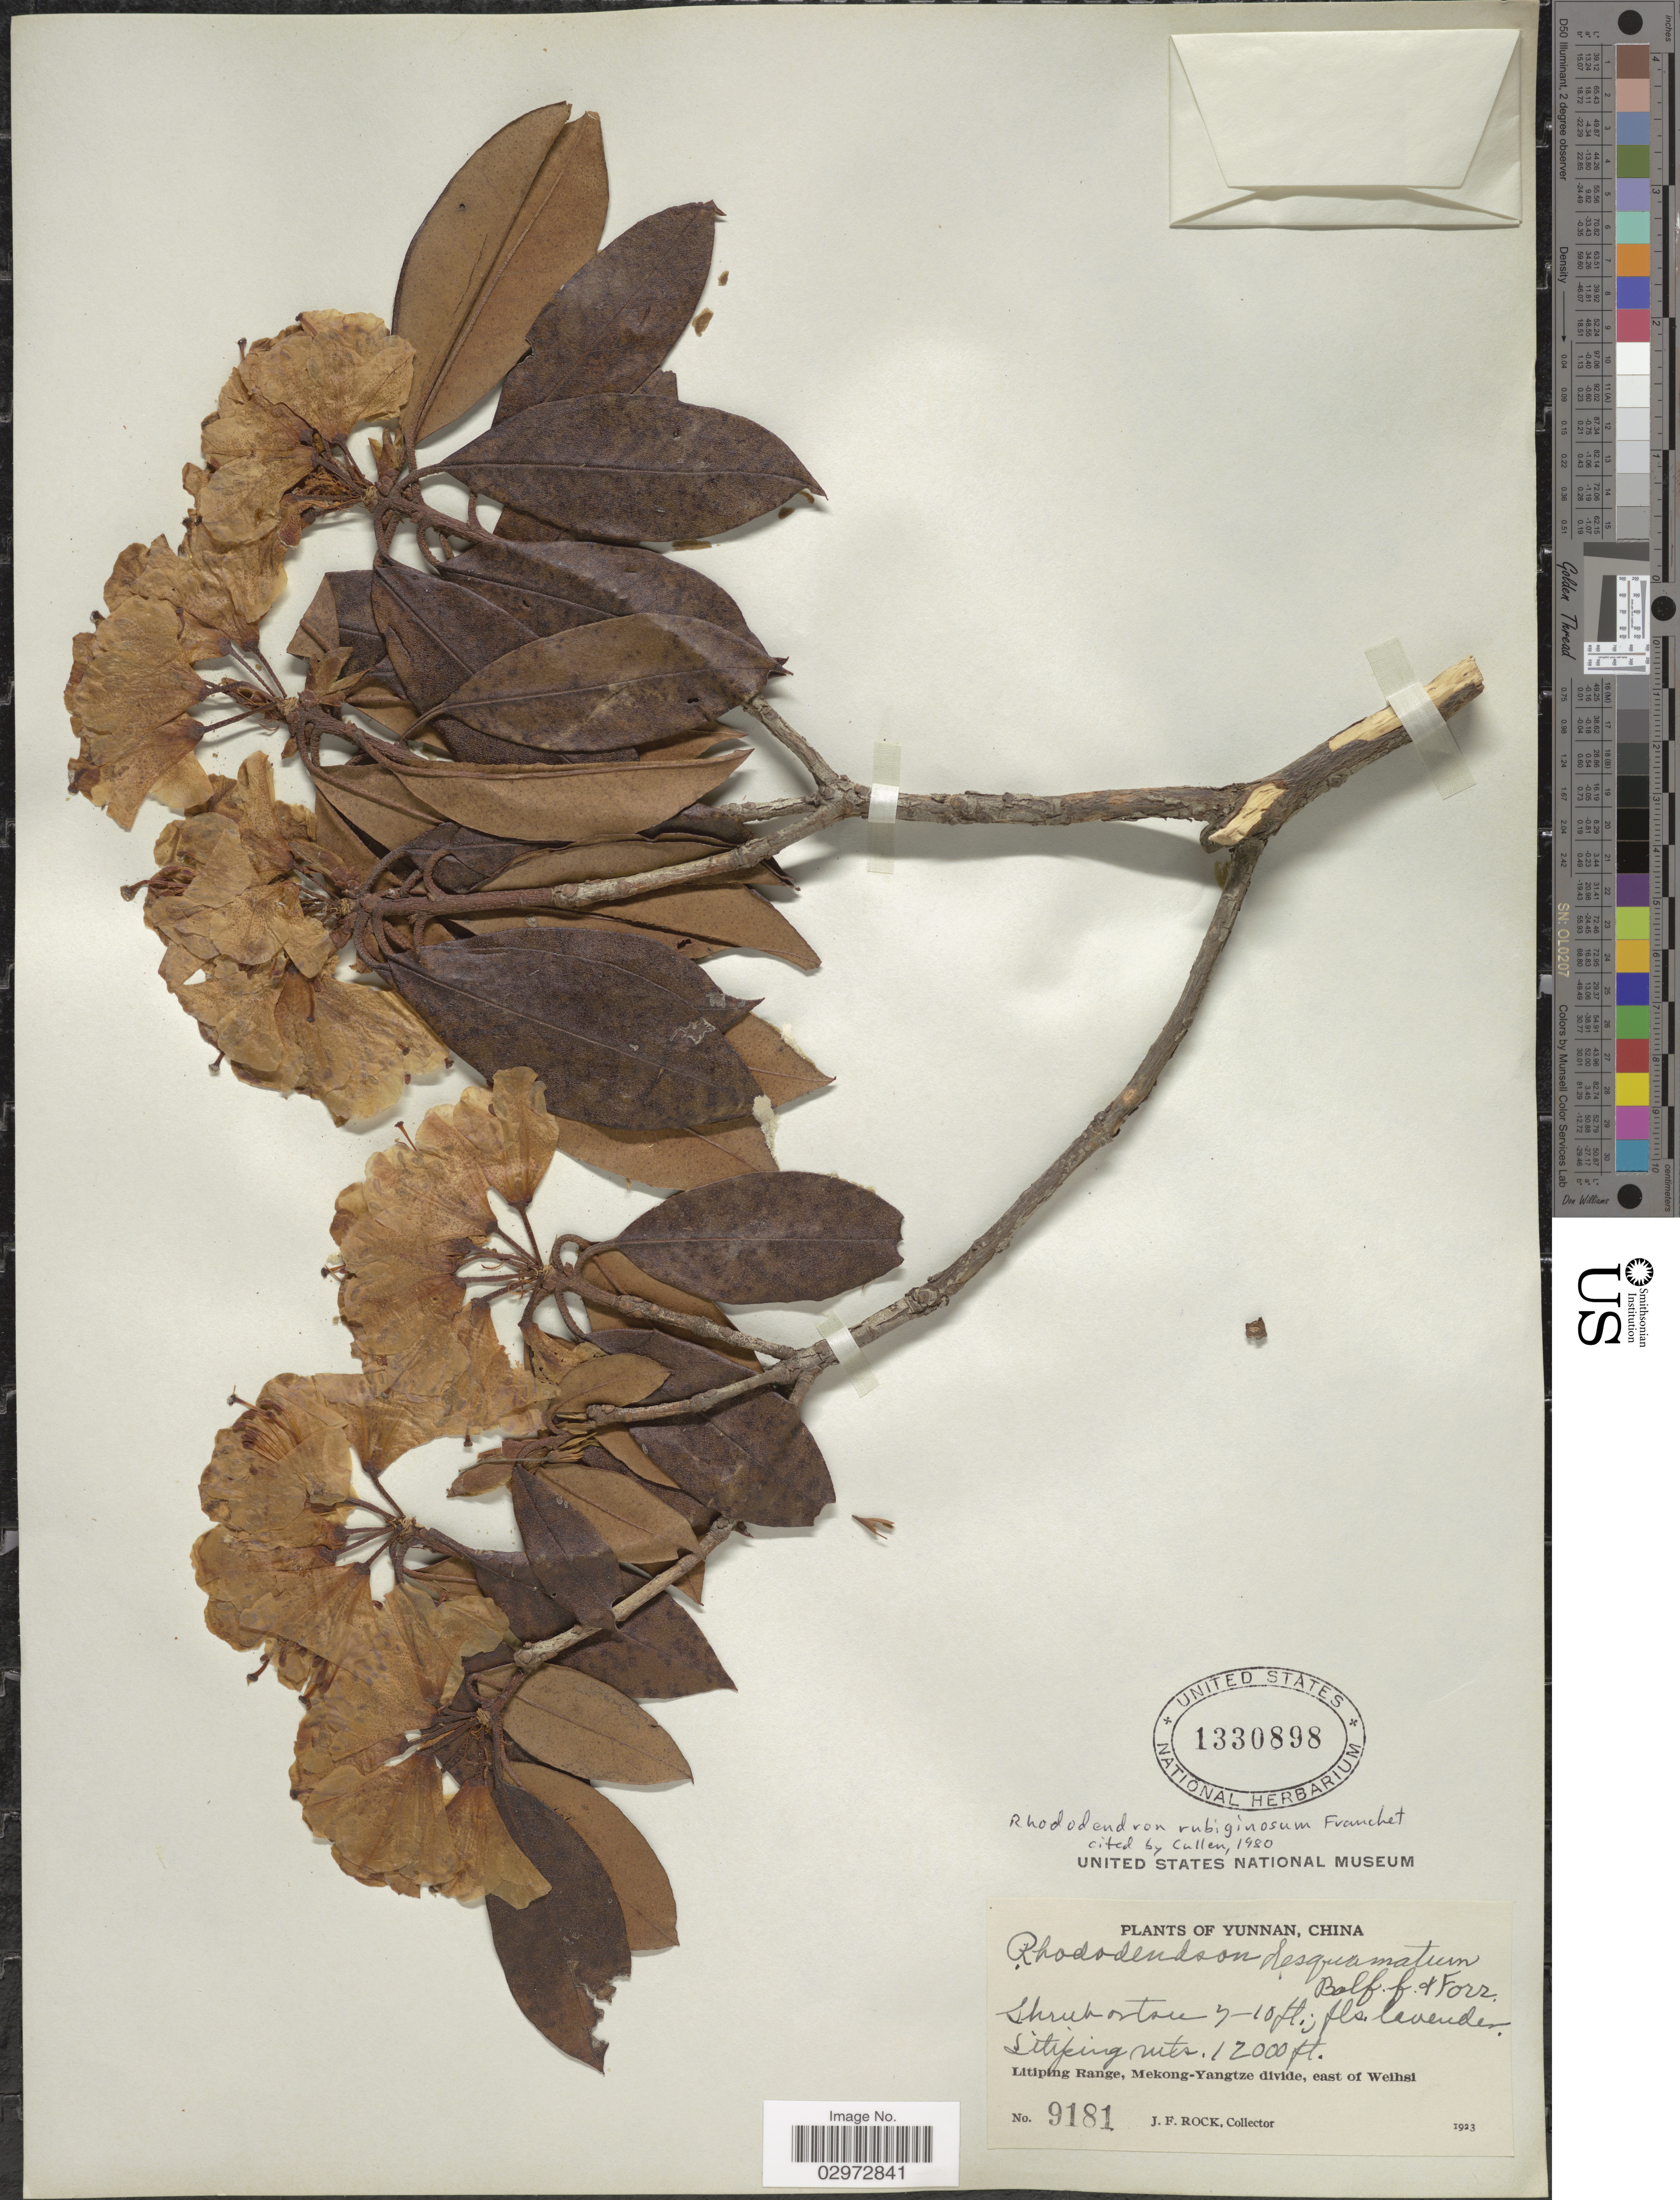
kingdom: Plantae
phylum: Tracheophyta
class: Magnoliopsida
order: Ericales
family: Ericaceae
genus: Rhododendron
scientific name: Rhododendron rubiginosum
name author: Franch.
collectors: J. Rock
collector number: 9181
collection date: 1923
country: China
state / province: Yunnan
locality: Litiping mts., Litiping Range, Mekong-Yangtze divide, east of Weihsi.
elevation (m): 3658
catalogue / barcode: US 1330898